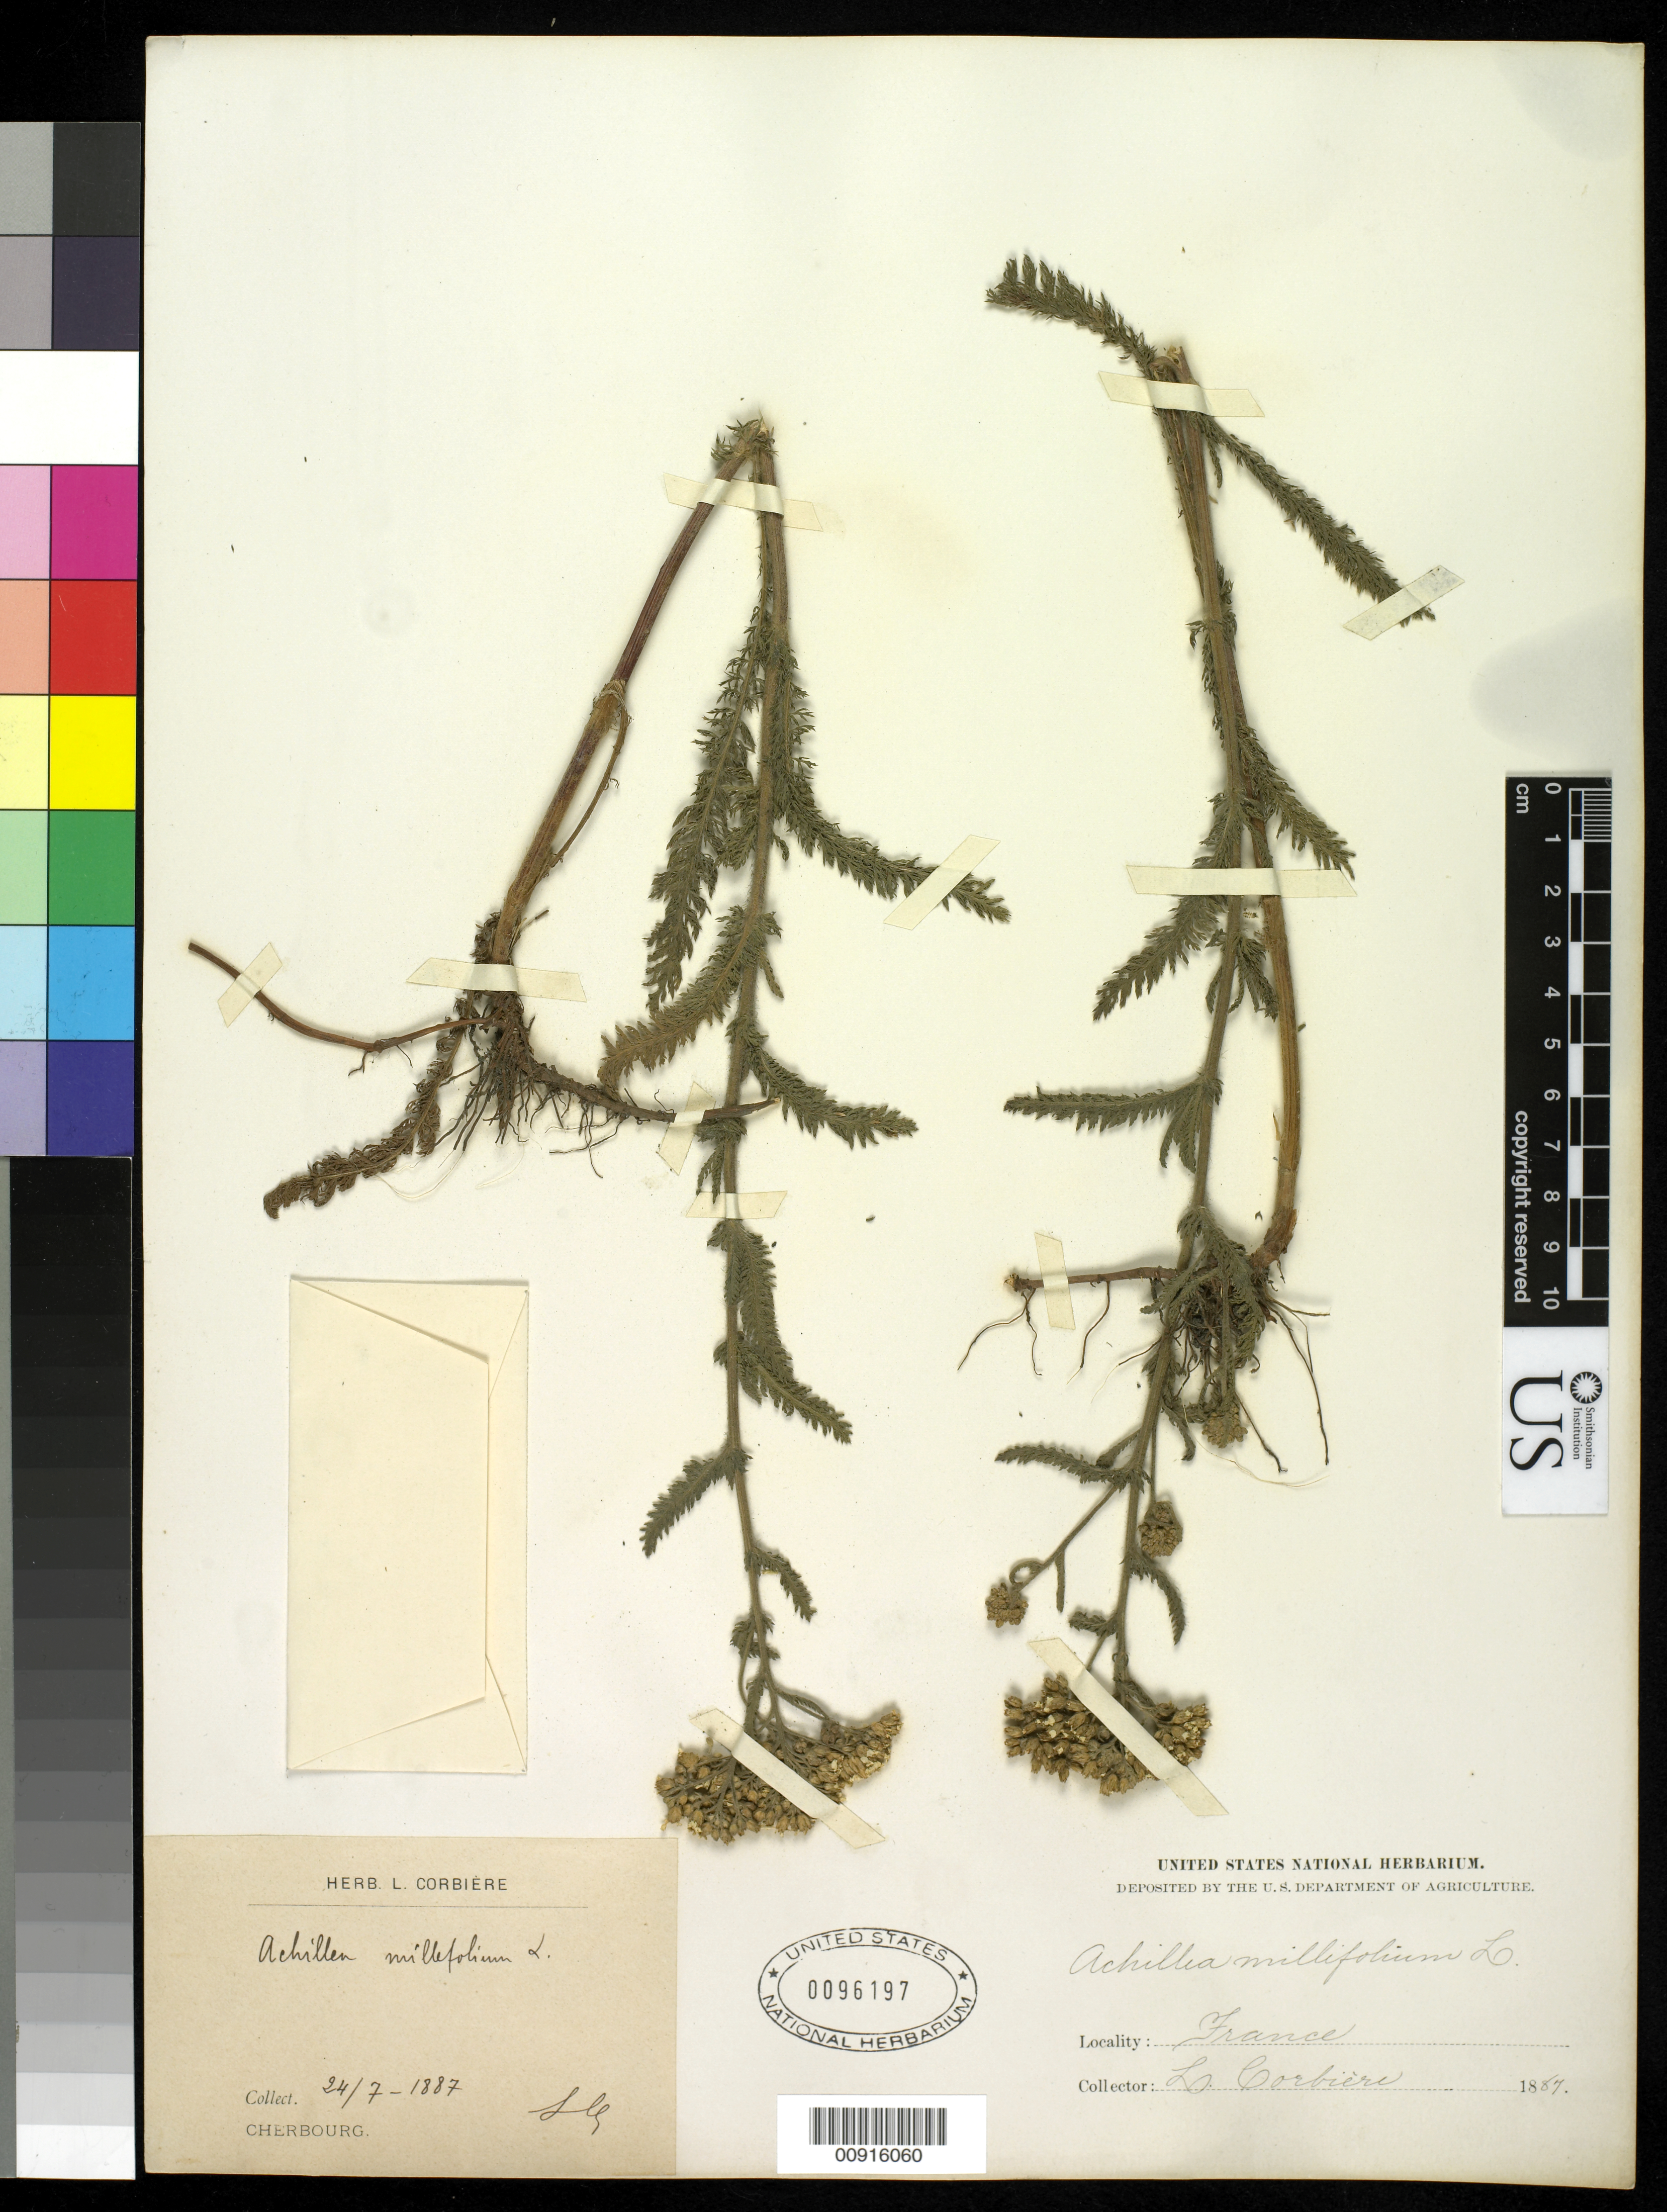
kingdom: Plantae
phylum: Tracheophyta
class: Magnoliopsida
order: Asterales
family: Asteraceae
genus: Achillea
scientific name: Achillea millefolium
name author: L.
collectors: L. Corbière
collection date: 1887-07-24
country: France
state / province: Normandie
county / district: Manche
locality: Cherbourg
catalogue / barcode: US 96197